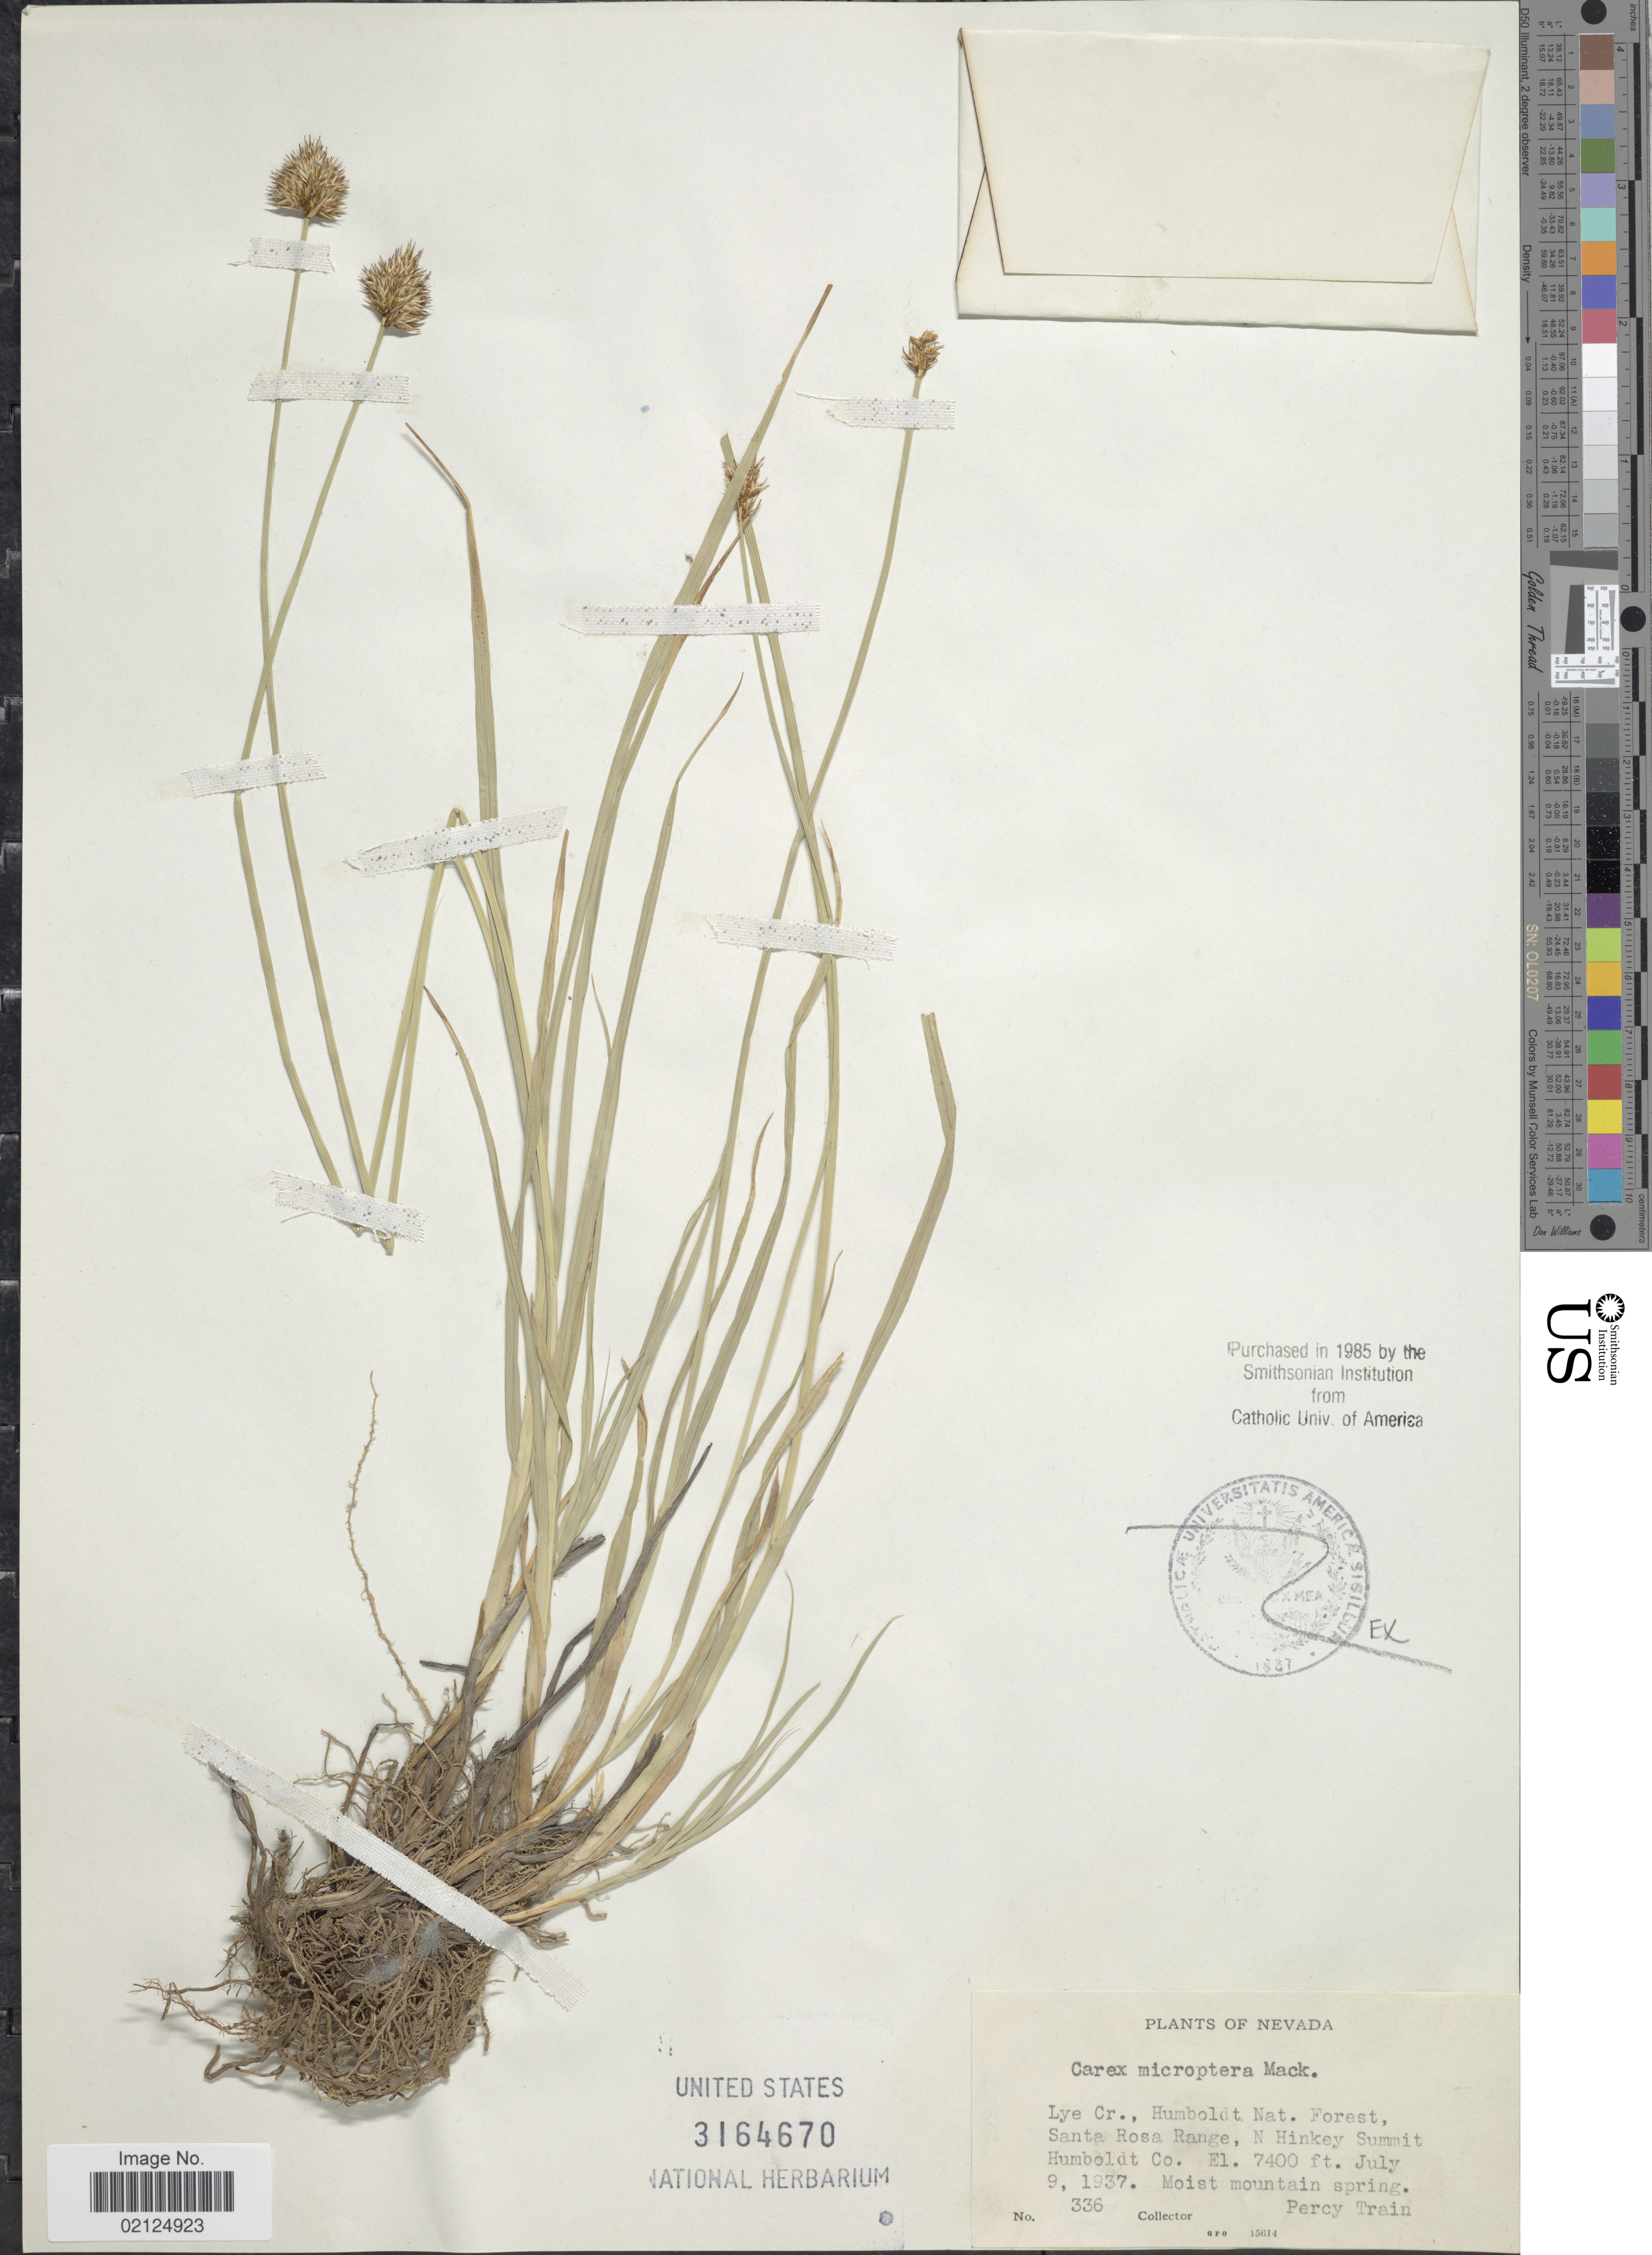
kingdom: Plantae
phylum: Tracheophyta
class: Liliopsida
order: Poales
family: Cyperaceae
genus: Carex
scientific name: Carex microptera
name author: Mack.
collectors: P. Train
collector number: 336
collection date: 1937-07-09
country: United States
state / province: Nevada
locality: Lye Cr., Humboldt Nat. Forest, Santa Rosa Range, N Hinkey Summit, Humboldt Co.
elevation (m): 2256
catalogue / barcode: US 3164670